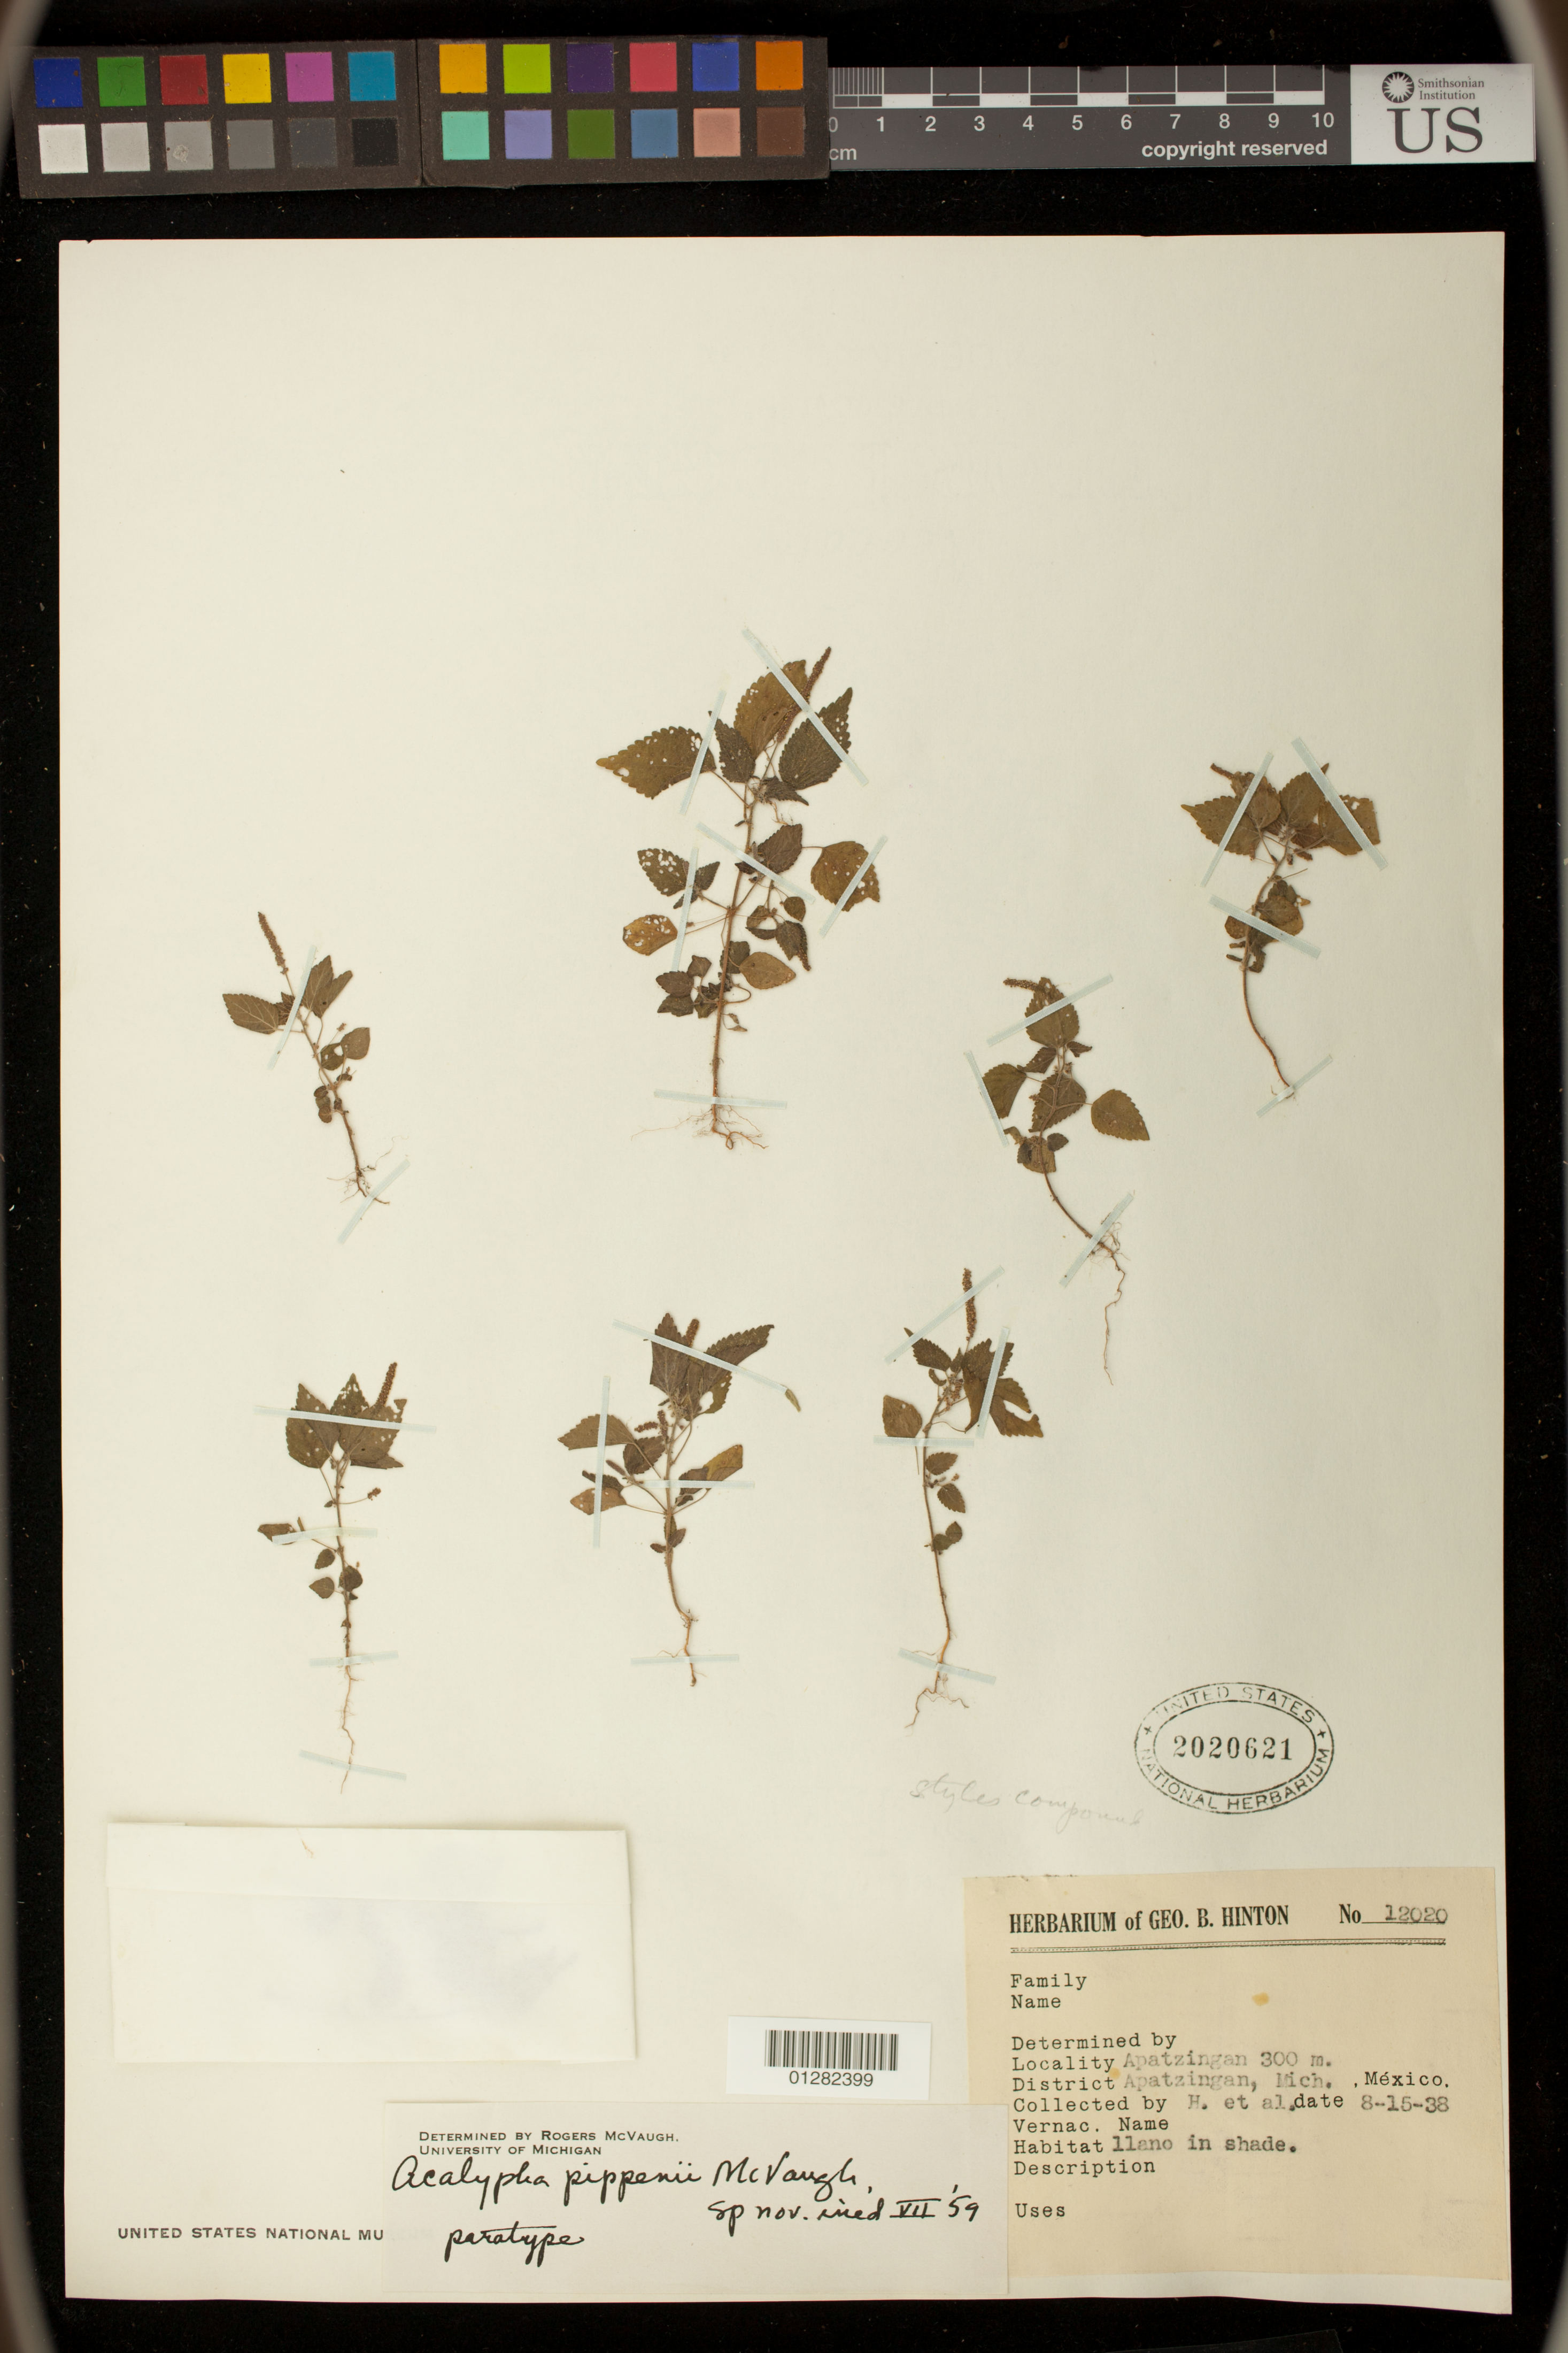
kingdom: Plantae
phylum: Tracheophyta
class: Magnoliopsida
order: Malpighiales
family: Euphorbiaceae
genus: Acalypha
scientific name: Acalypha pippenii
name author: McVaugh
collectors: C. L. Lundell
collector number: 12020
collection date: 1938-08-15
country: Mexico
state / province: Michoacán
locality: Apatzingan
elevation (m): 300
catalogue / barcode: US 2020621